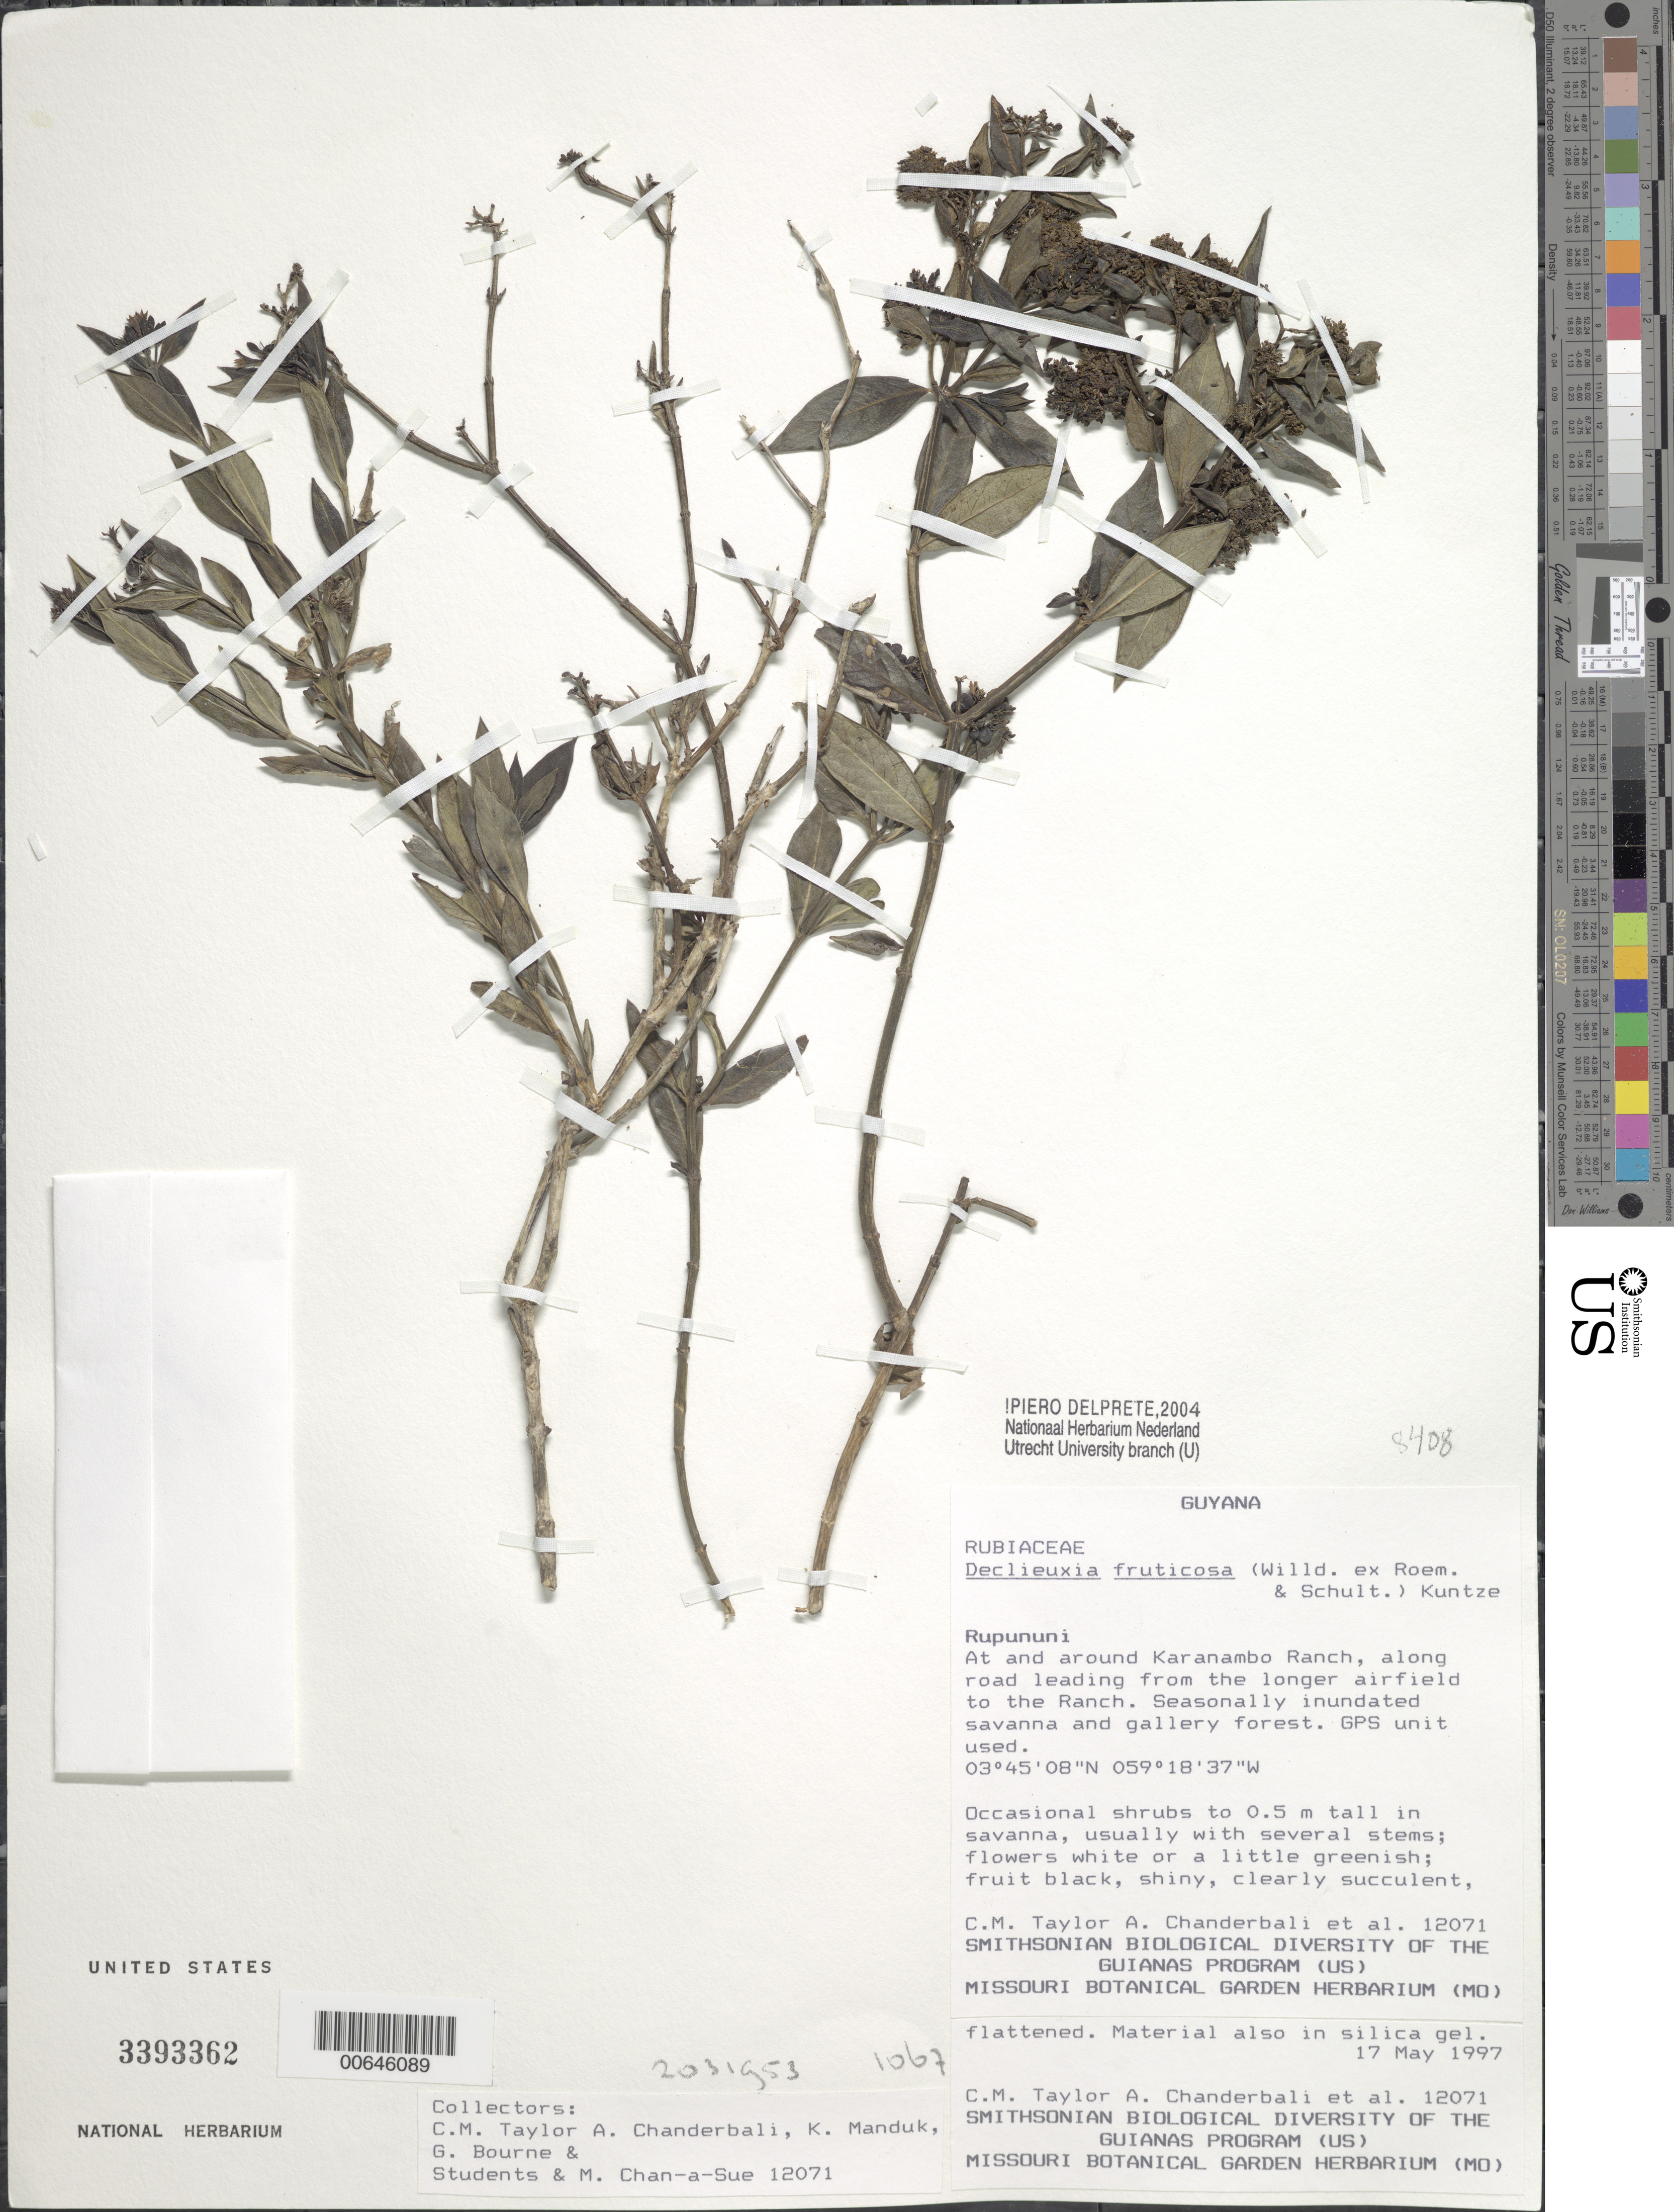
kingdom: Plantae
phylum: Tracheophyta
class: Magnoliopsida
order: Gentianales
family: Rubiaceae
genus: Declieuxia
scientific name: Declieuxia fruticosa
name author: (Willd. ex Roem. & Schult.) Kuntze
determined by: Taylor, Charlotte M.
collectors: C. M. Taylor, A. S. Chanderbali, K. Manduk, A. Bourne & M. Chan-a-Sue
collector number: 12071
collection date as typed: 17 May 1997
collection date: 1997-05-17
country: Guyana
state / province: U. Takutu-U. Essequibo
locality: Karanambo Ranch, along road leading from airfield to ranch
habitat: Seasonally inundated savanna & gallery forest. Occasional, in savanna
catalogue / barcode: US 3393362